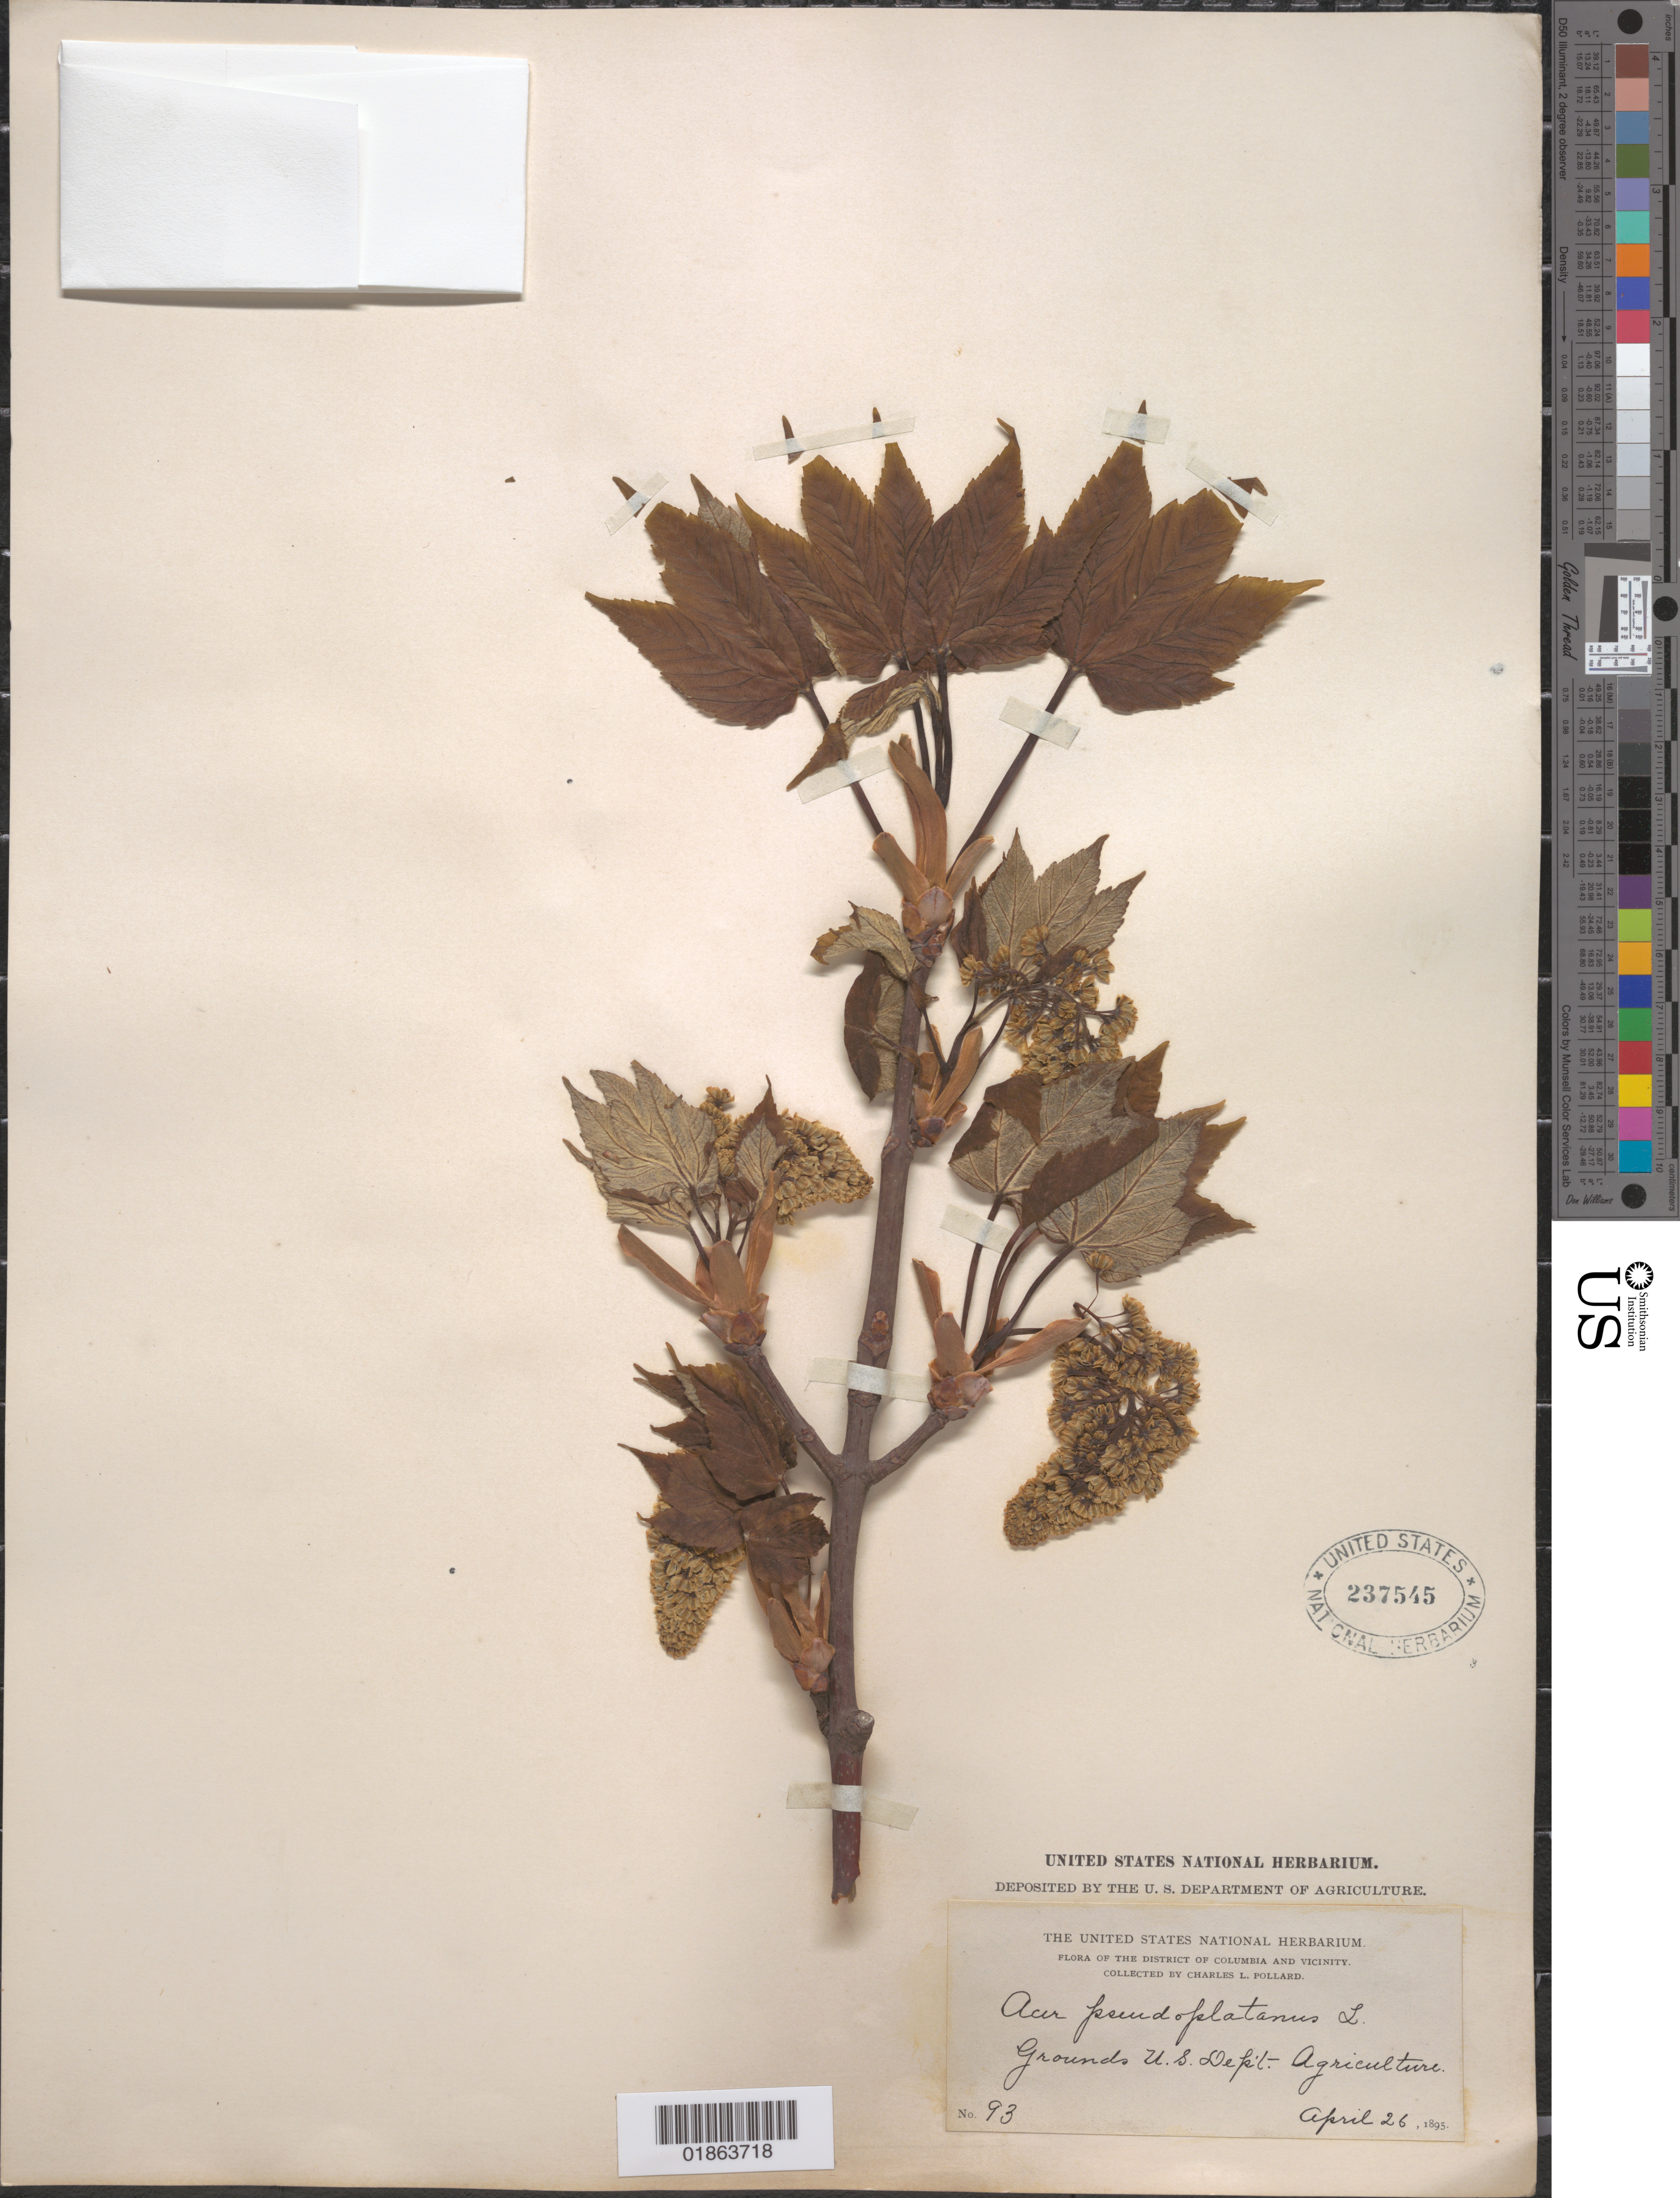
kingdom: Plantae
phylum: Tracheophyta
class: Magnoliopsida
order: Sapindales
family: Sapindaceae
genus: Acer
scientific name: Acer pseudoplatanus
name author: L.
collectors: C. L. Pollard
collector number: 93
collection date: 1895-04-26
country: United States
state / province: District of Columbia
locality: U.S. Dept. of Agriculture grounds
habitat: Cultivated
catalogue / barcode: US 2375545